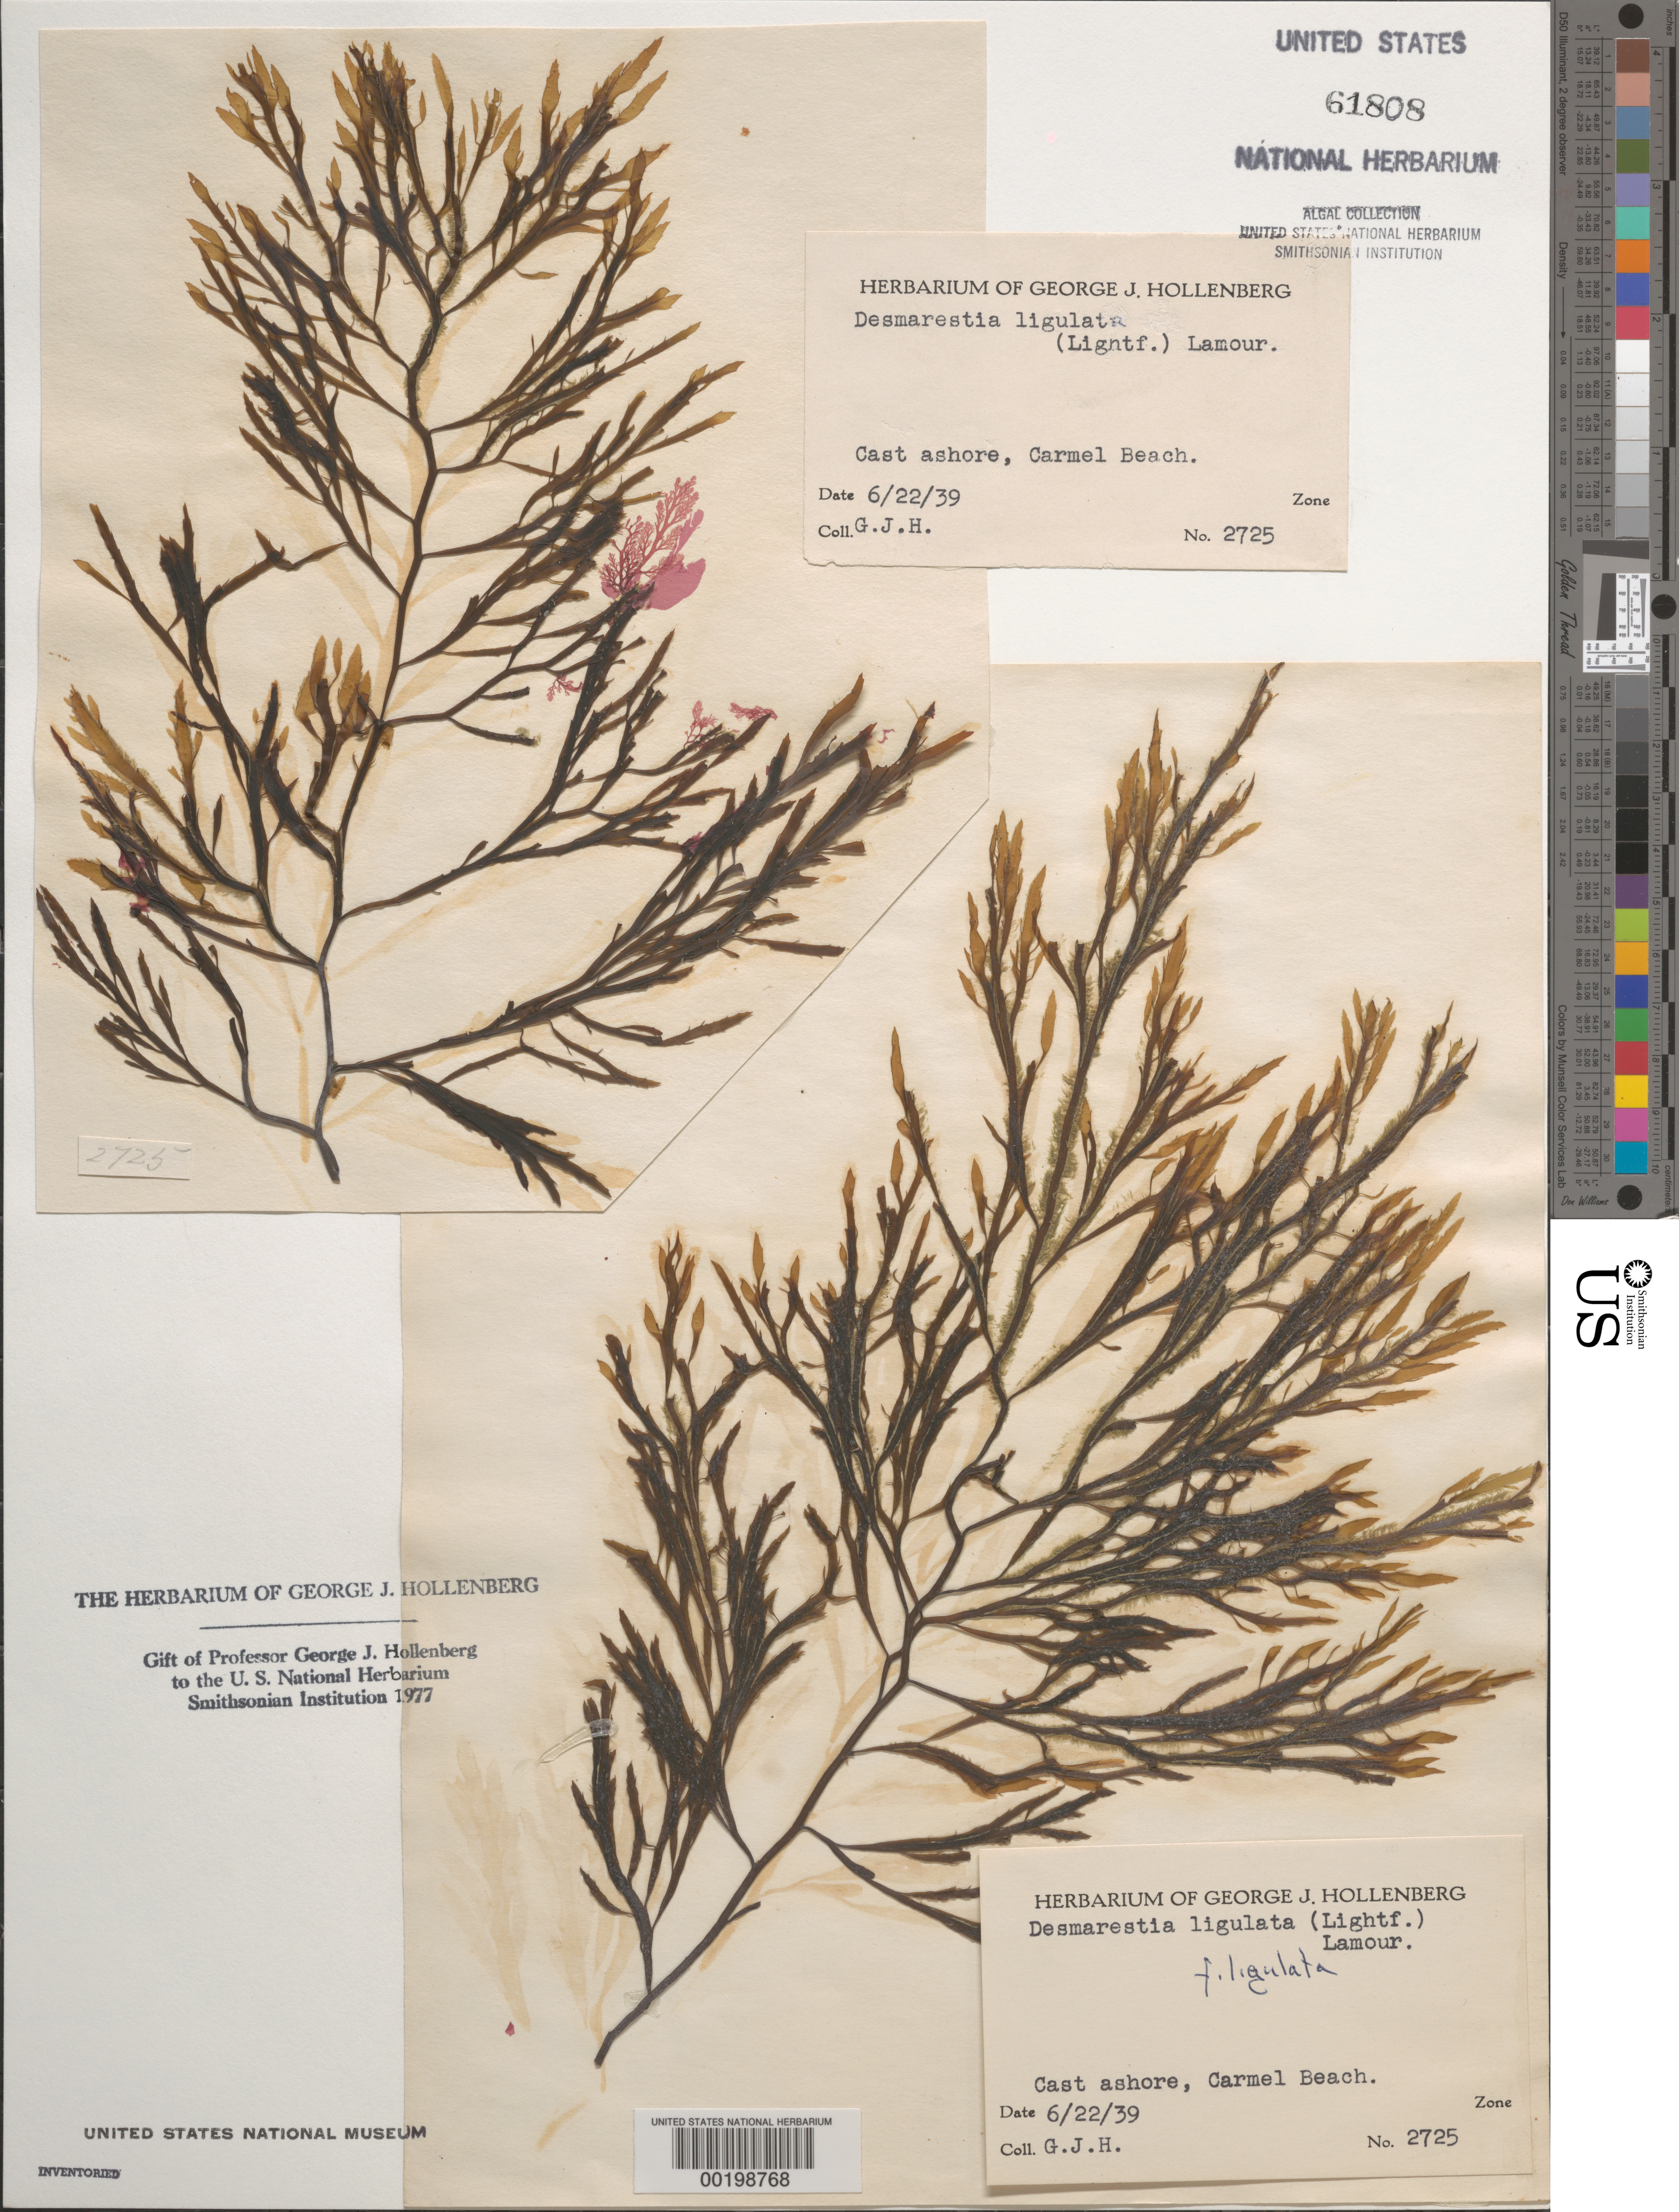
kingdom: Chromista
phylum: Ochrophyta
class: Phaeophyceae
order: Desmarestiales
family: Desmarestiaceae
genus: Desmarestia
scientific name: Desmarestia ligulata f. ligulata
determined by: Hollenberg, George J.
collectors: G. Hollenberg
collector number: GJH 2725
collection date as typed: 22 Jun 1939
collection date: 1939-06-22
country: United States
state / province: California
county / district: Monterey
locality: Carmel Beach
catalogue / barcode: US 61808